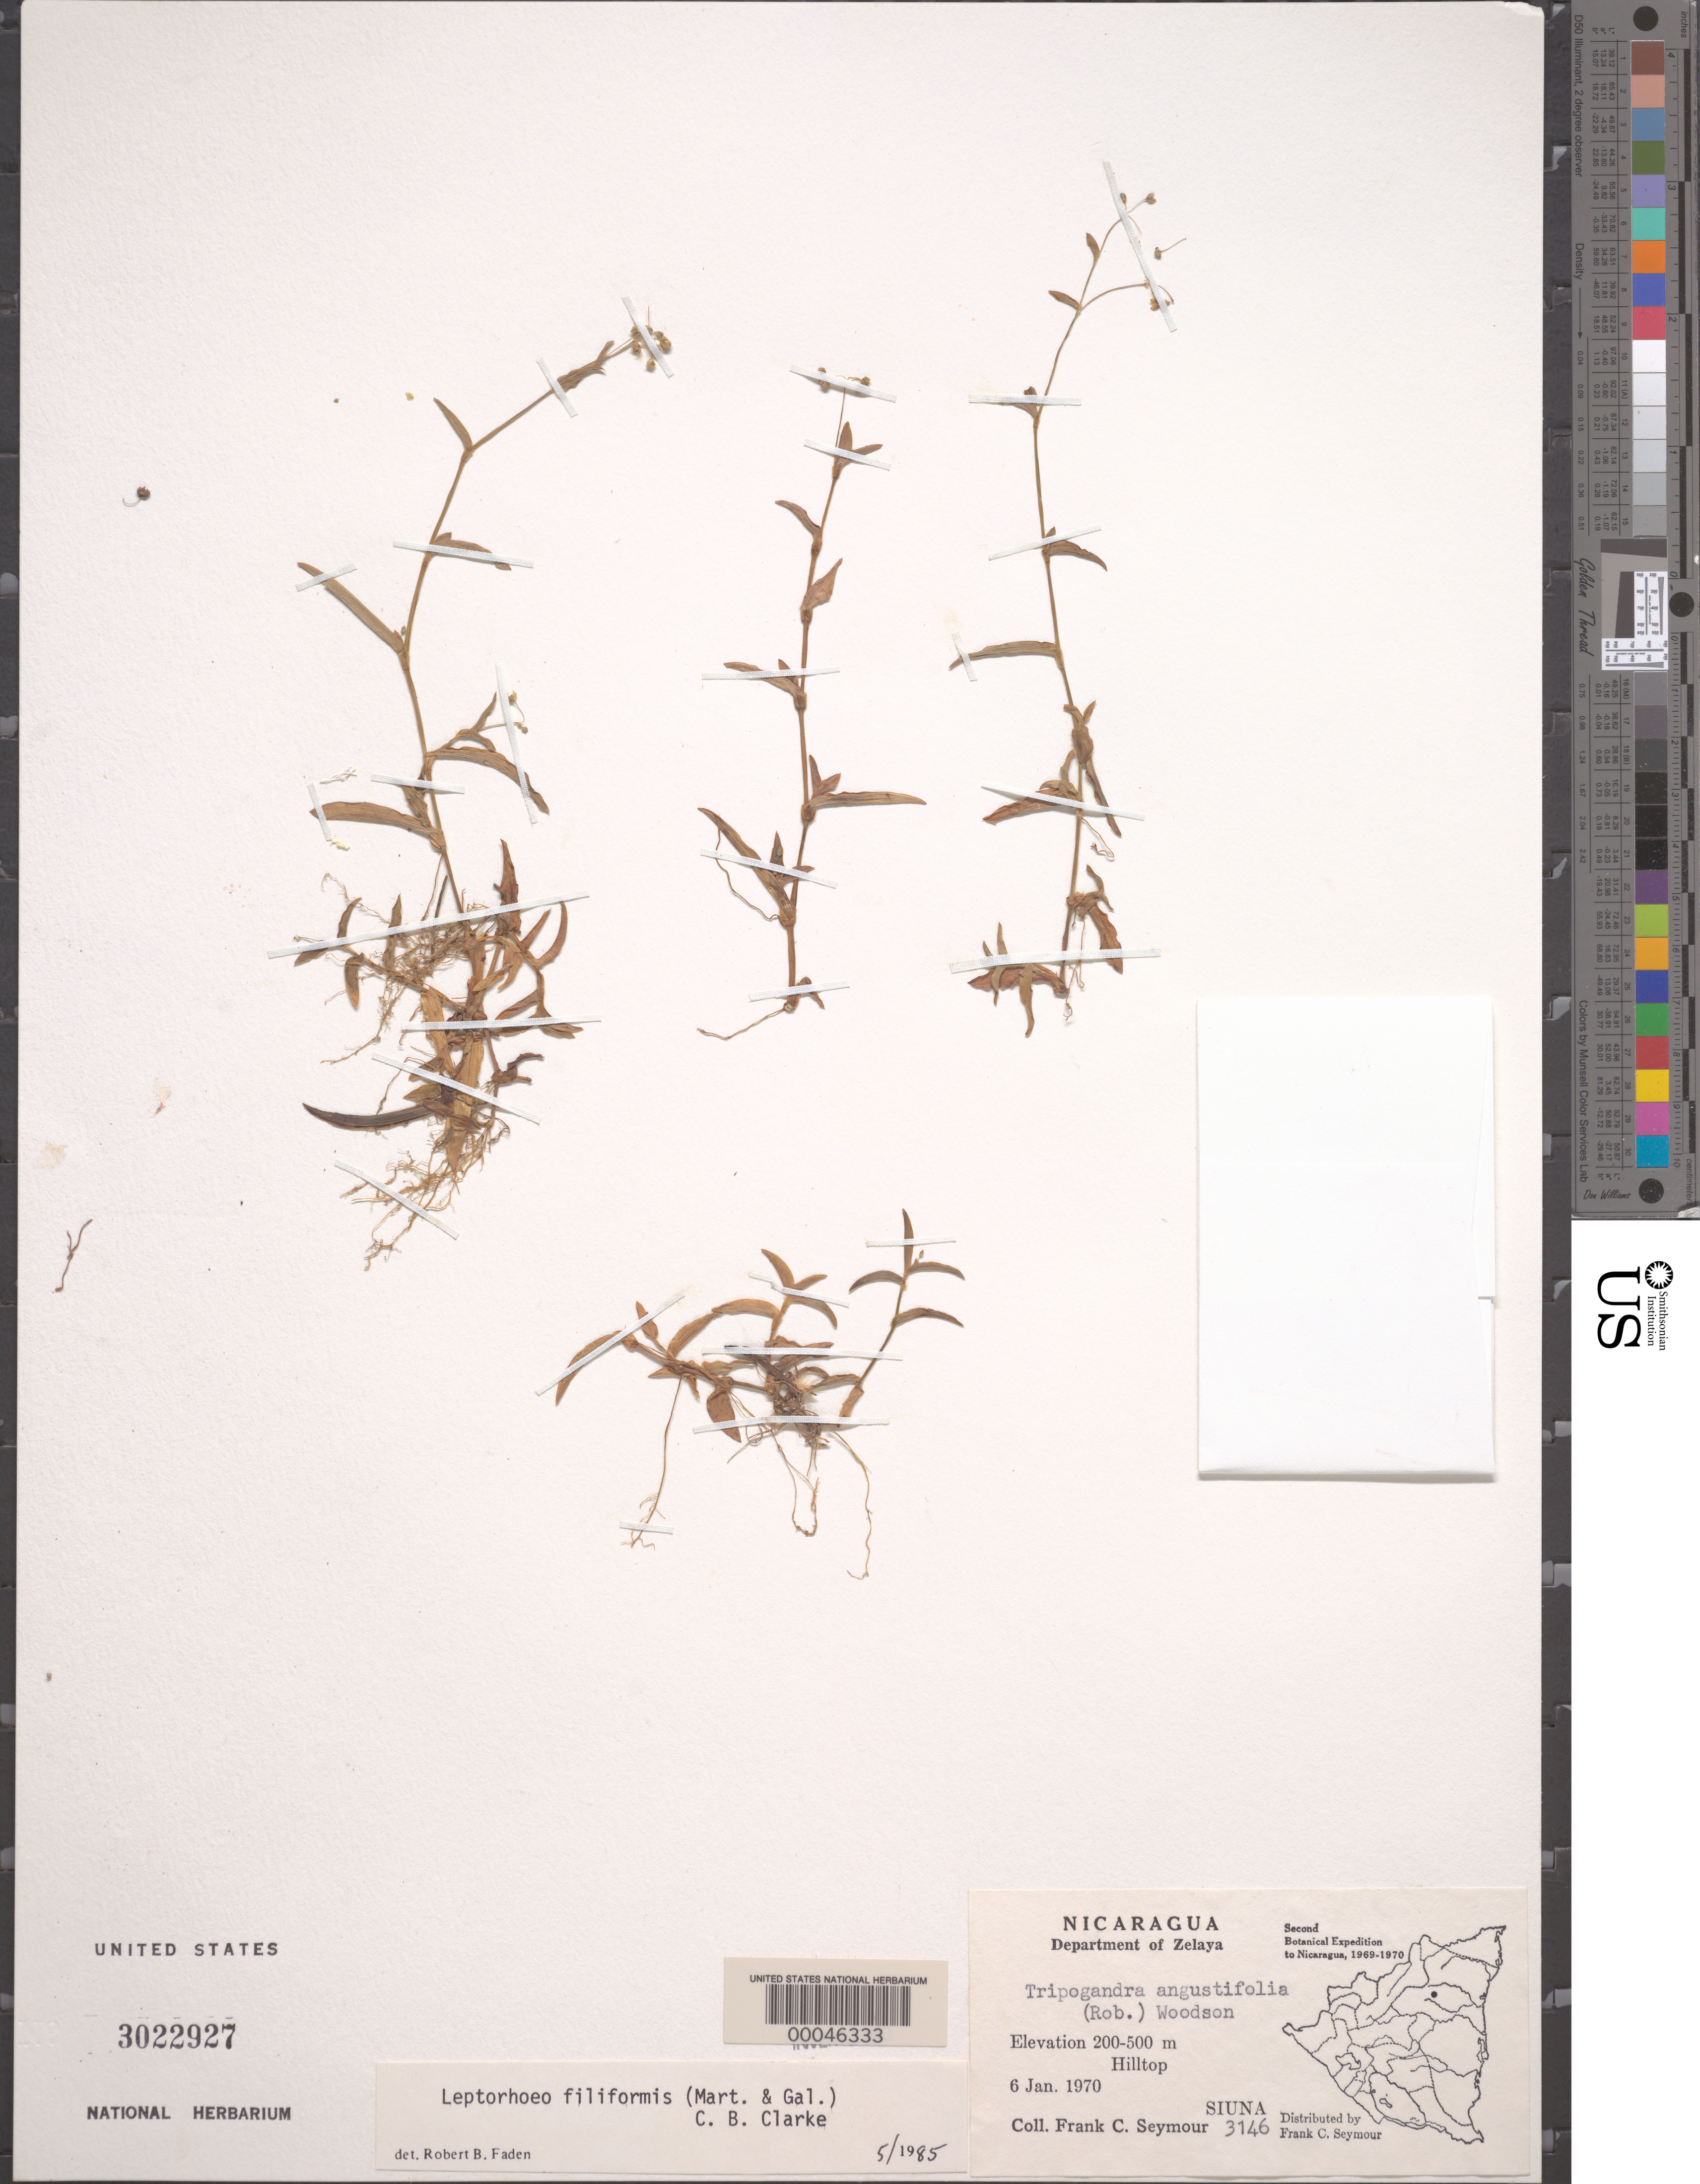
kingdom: Plantae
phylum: Tracheophyta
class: Liliopsida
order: Commelinales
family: Commelinaceae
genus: Callisia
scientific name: Callisia filiformis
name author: (M. Martens & Galeotti) D.R. Hunt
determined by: Faden, Robert B., (US), Smithsonian Institution - National Museum of Natural History (UNITED STATES)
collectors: F. C. Seymour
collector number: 3146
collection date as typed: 06 Jan 1970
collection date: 1970-01-06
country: Nicaragua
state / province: Atlántico Norte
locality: Siuna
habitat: Hilltop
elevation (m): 200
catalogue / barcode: US 3022927